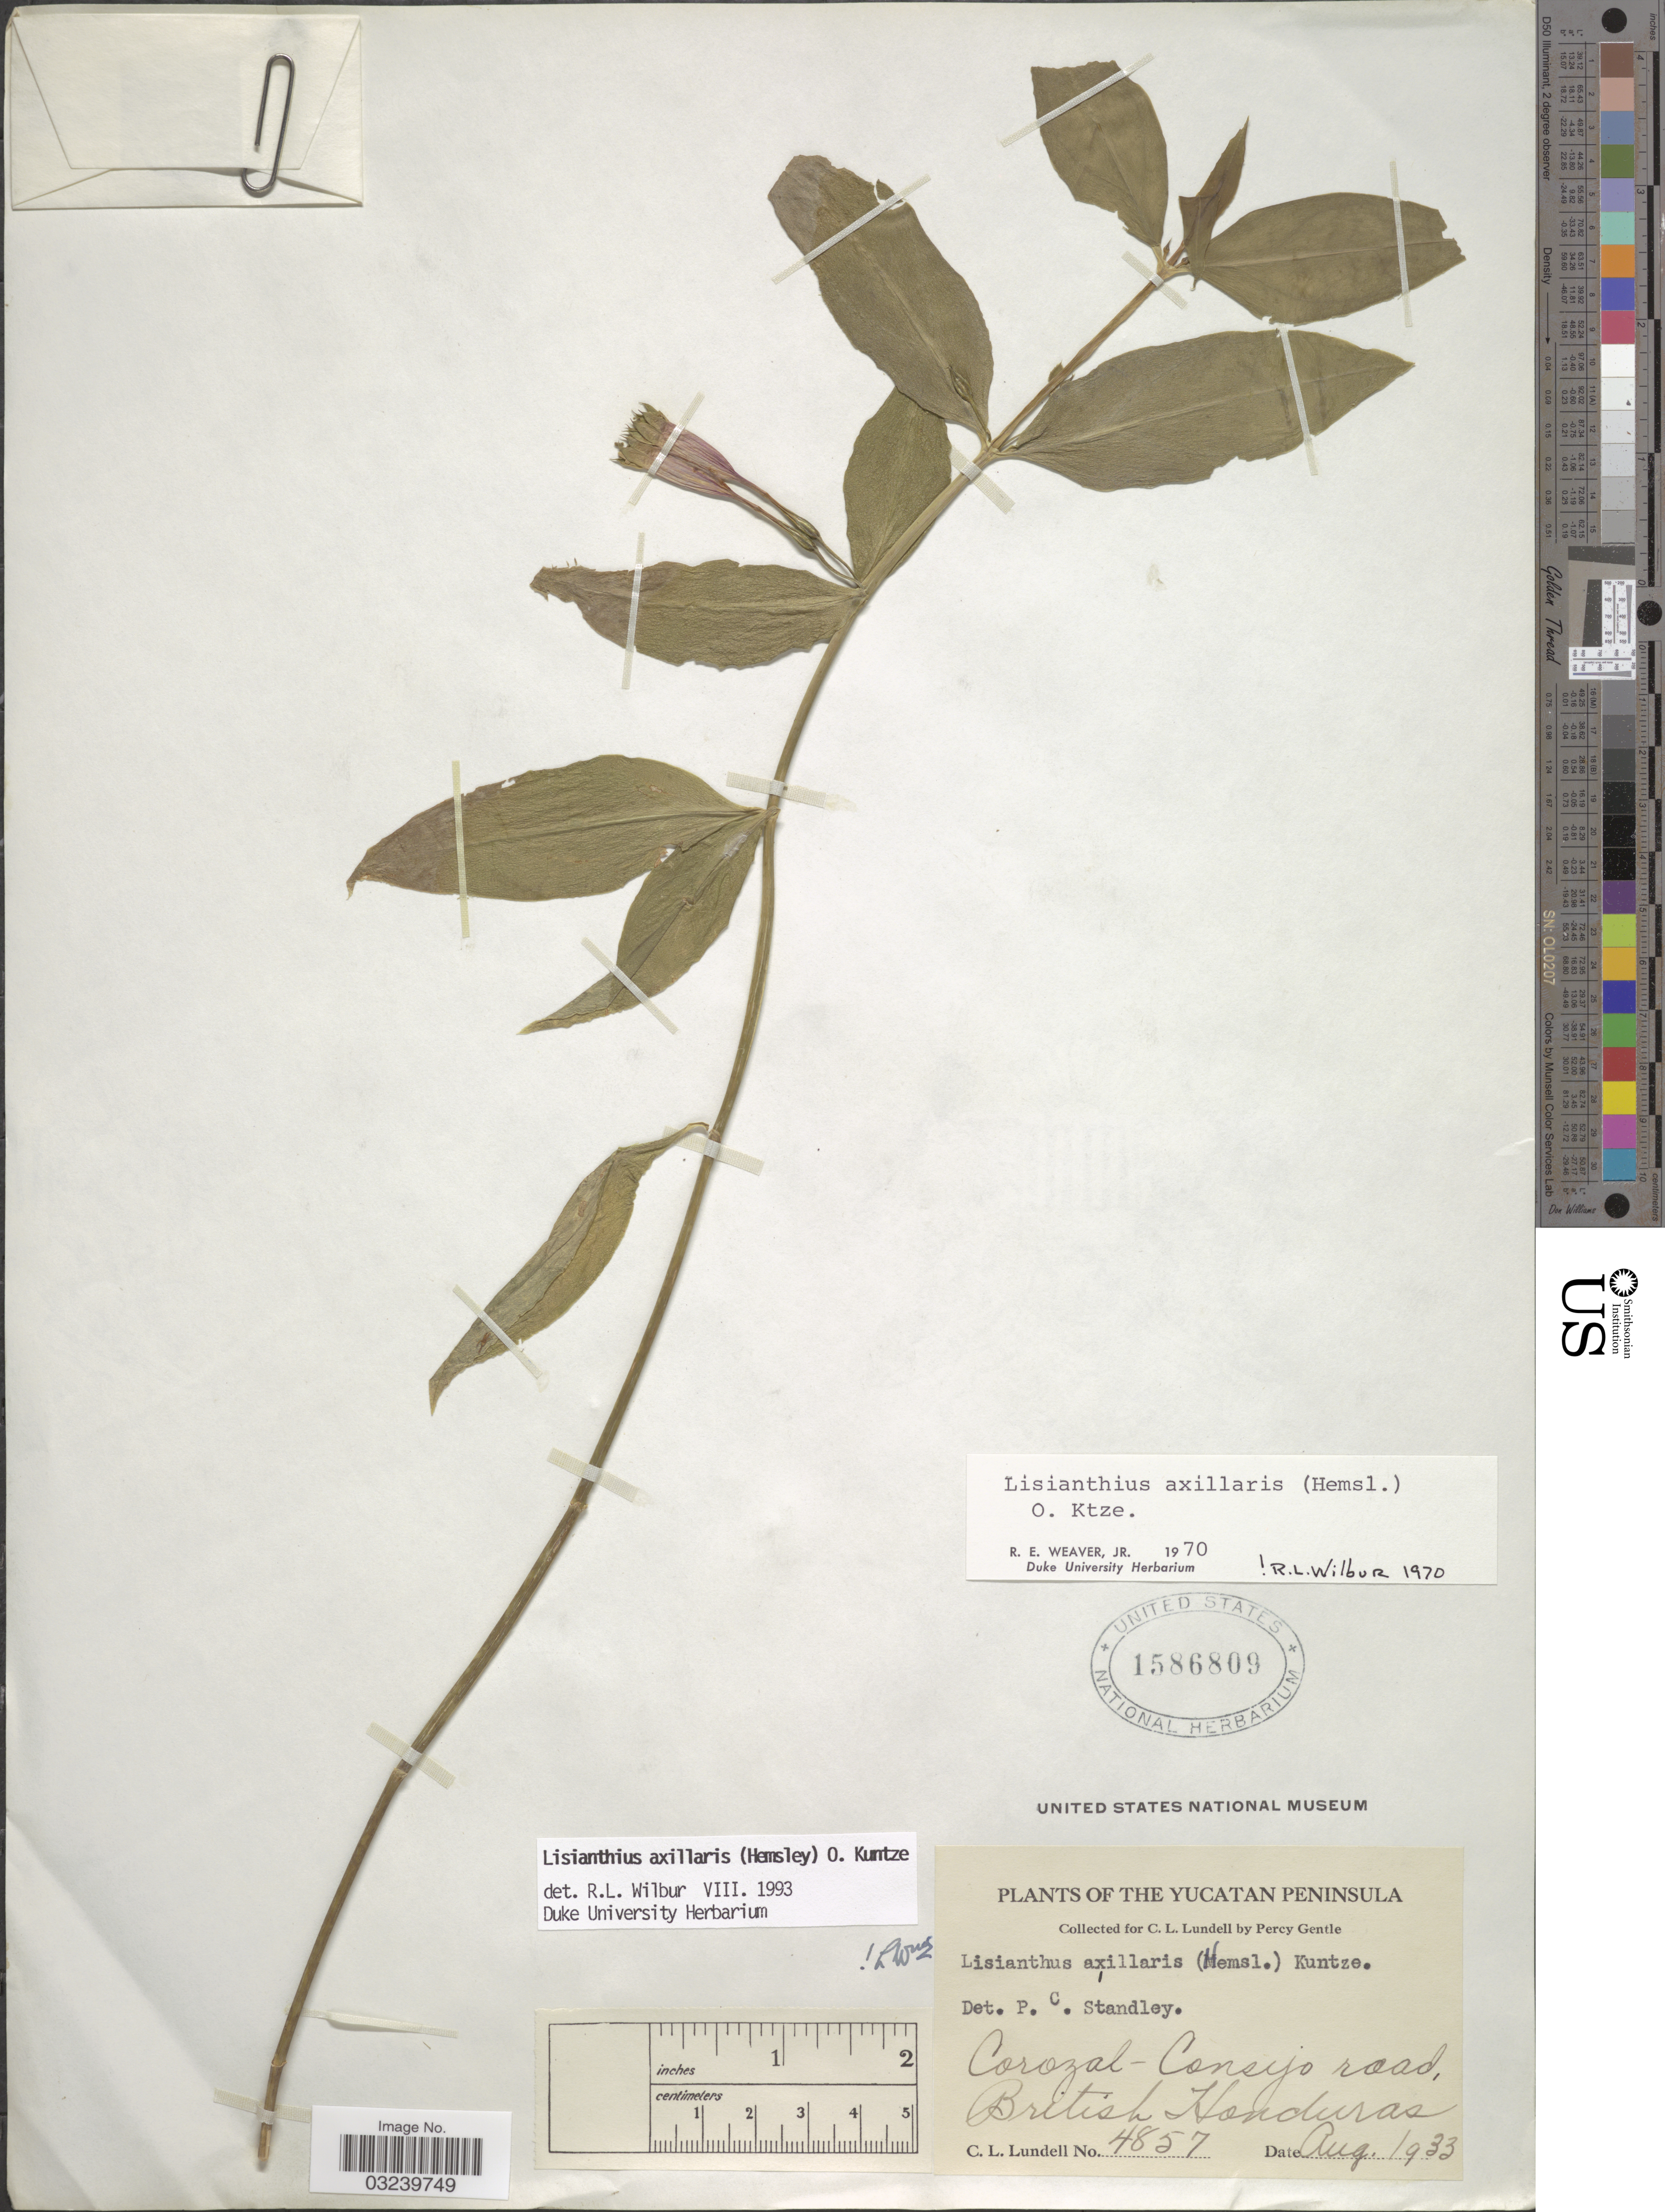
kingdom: Plantae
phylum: Tracheophyta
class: Magnoliopsida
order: Gentianales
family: Gentianaceae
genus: Lisianthius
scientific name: Lisianthius axillaris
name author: (Hemsl.) Kuntze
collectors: C. L. Lundell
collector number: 4857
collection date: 1933-08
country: Belize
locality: Yucatan Peninsula, Corozal-Consijo road, British Honduras.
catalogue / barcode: US 1586809